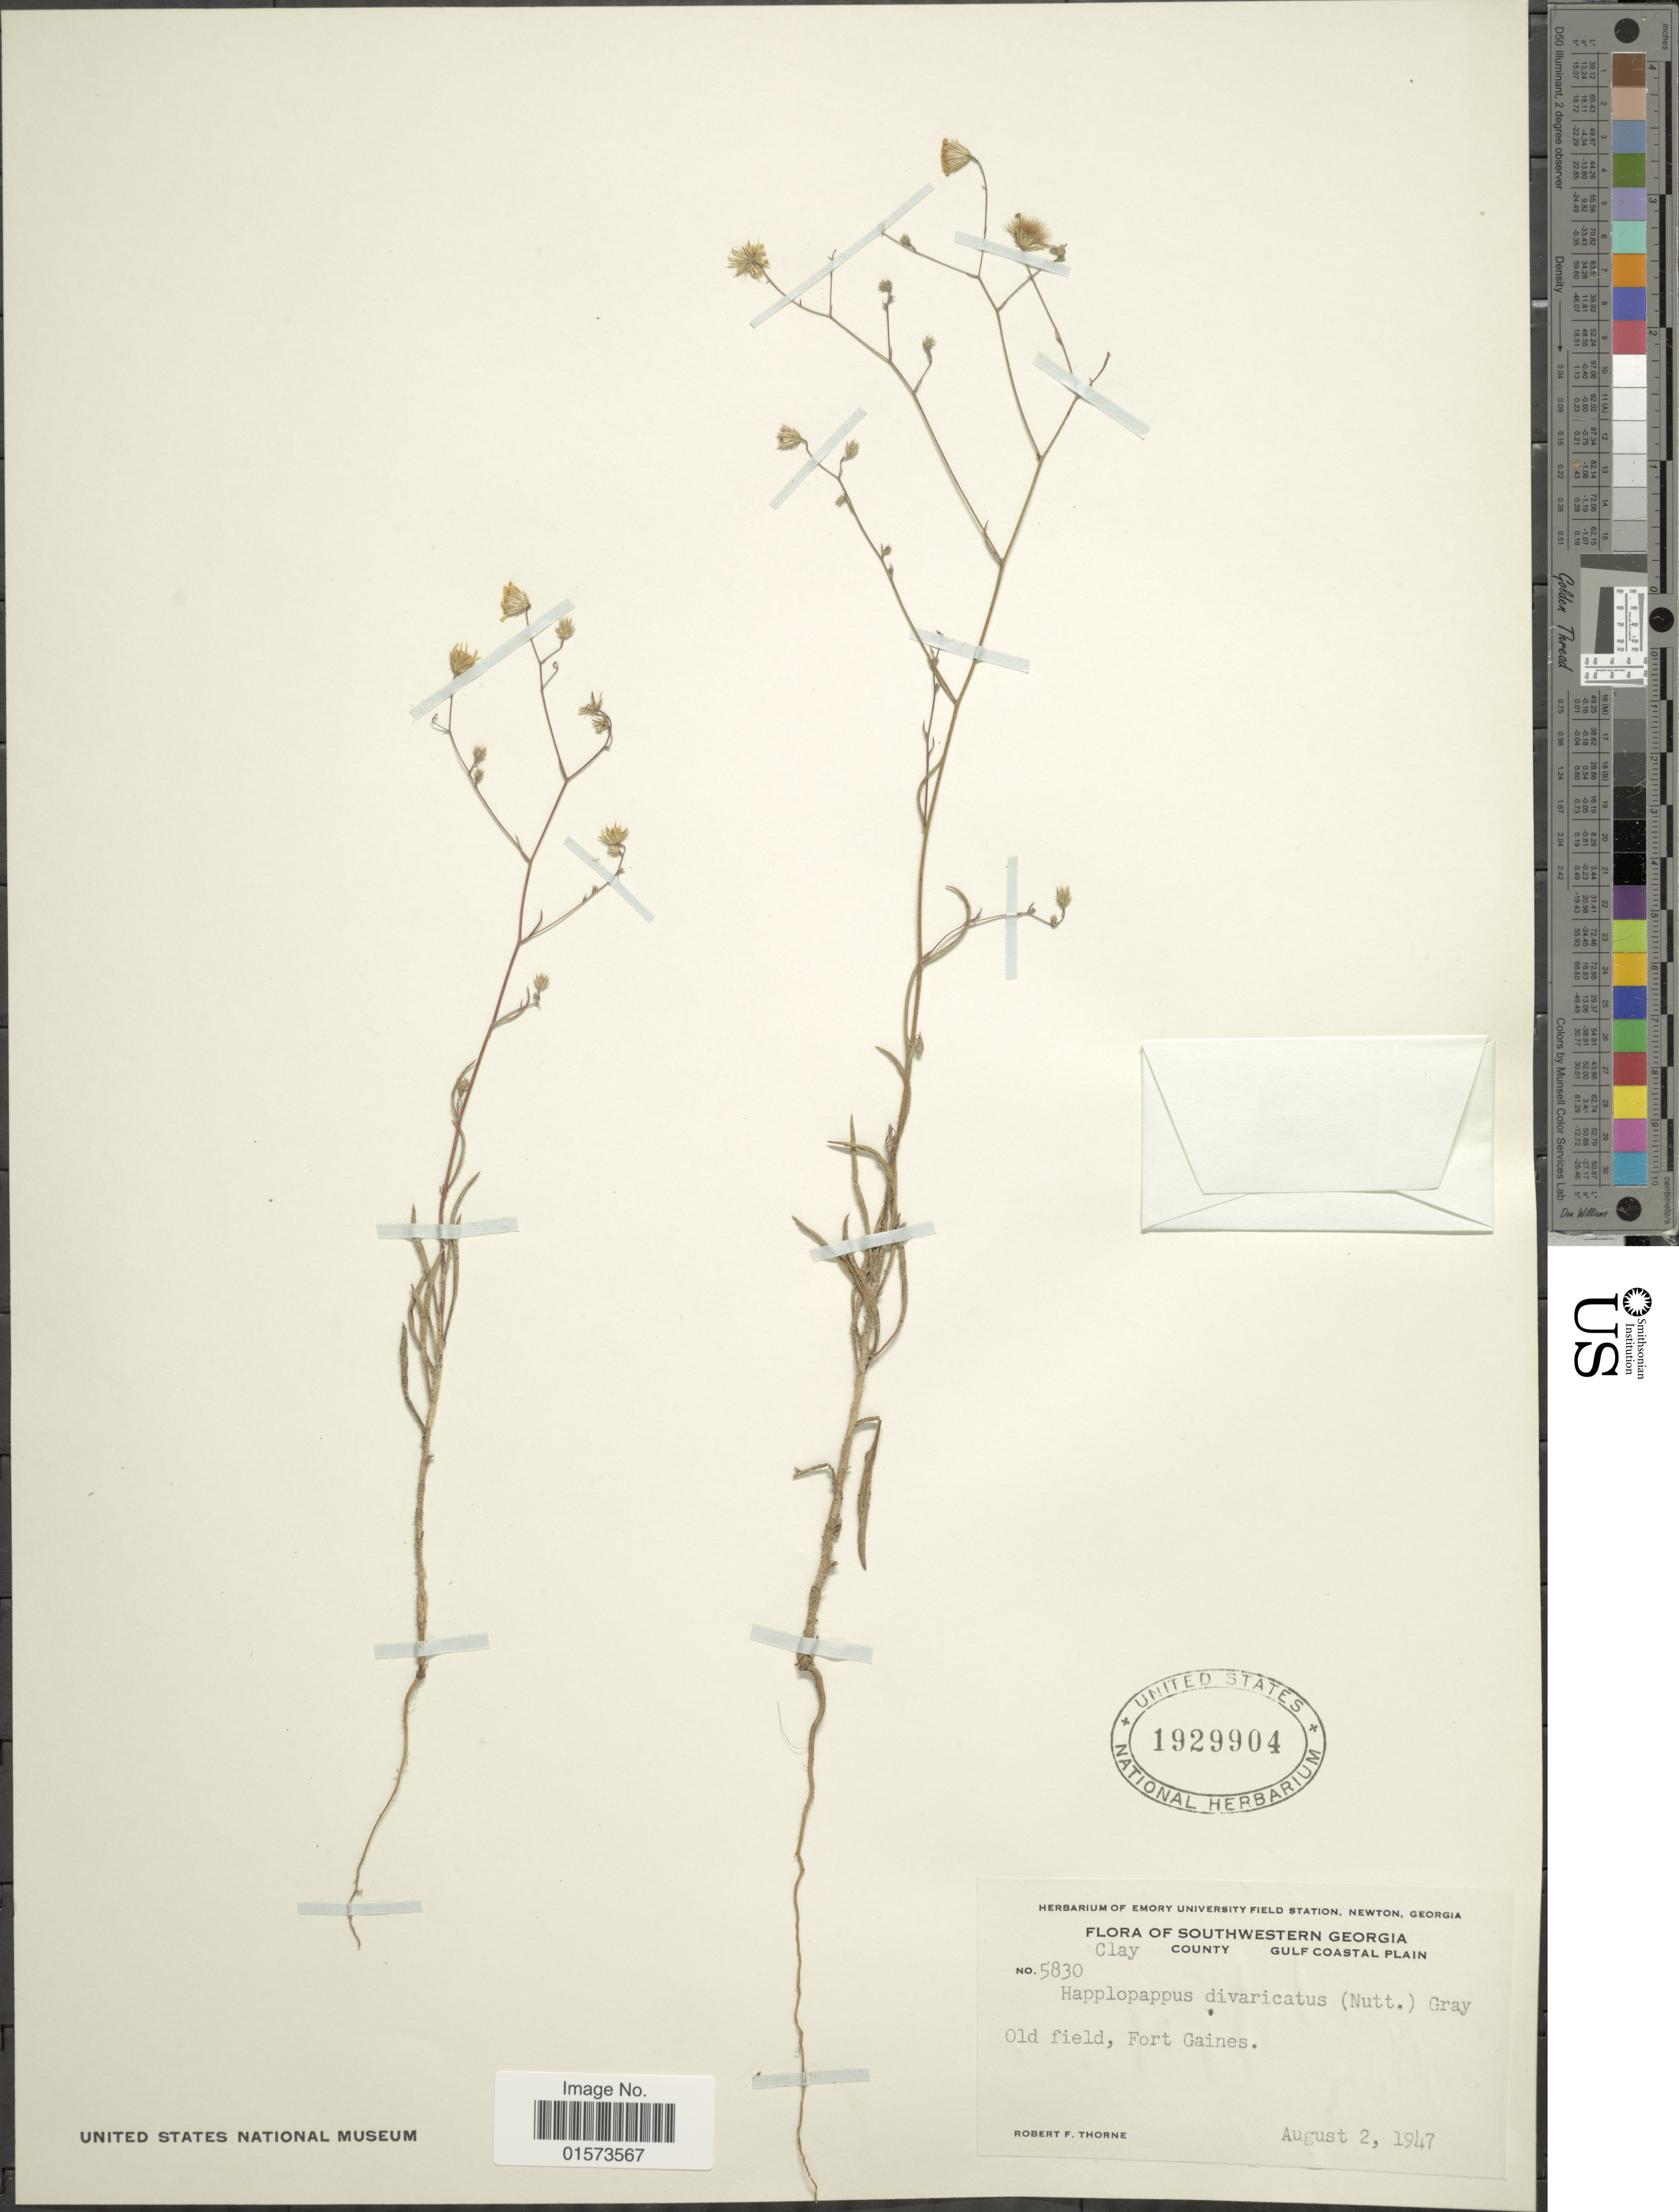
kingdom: Plantae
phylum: Tracheophyta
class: Magnoliopsida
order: Asterales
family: Asteraceae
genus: Croptilon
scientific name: Croptilon divaricatum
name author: (Nutt.) Raf.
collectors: R. F. Thorne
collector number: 5830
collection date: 1947-08-02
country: United States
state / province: Georgia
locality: Southwestern Georgia, county Gulf Coastal Plain, old field, Fort Gaines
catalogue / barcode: US 1929904